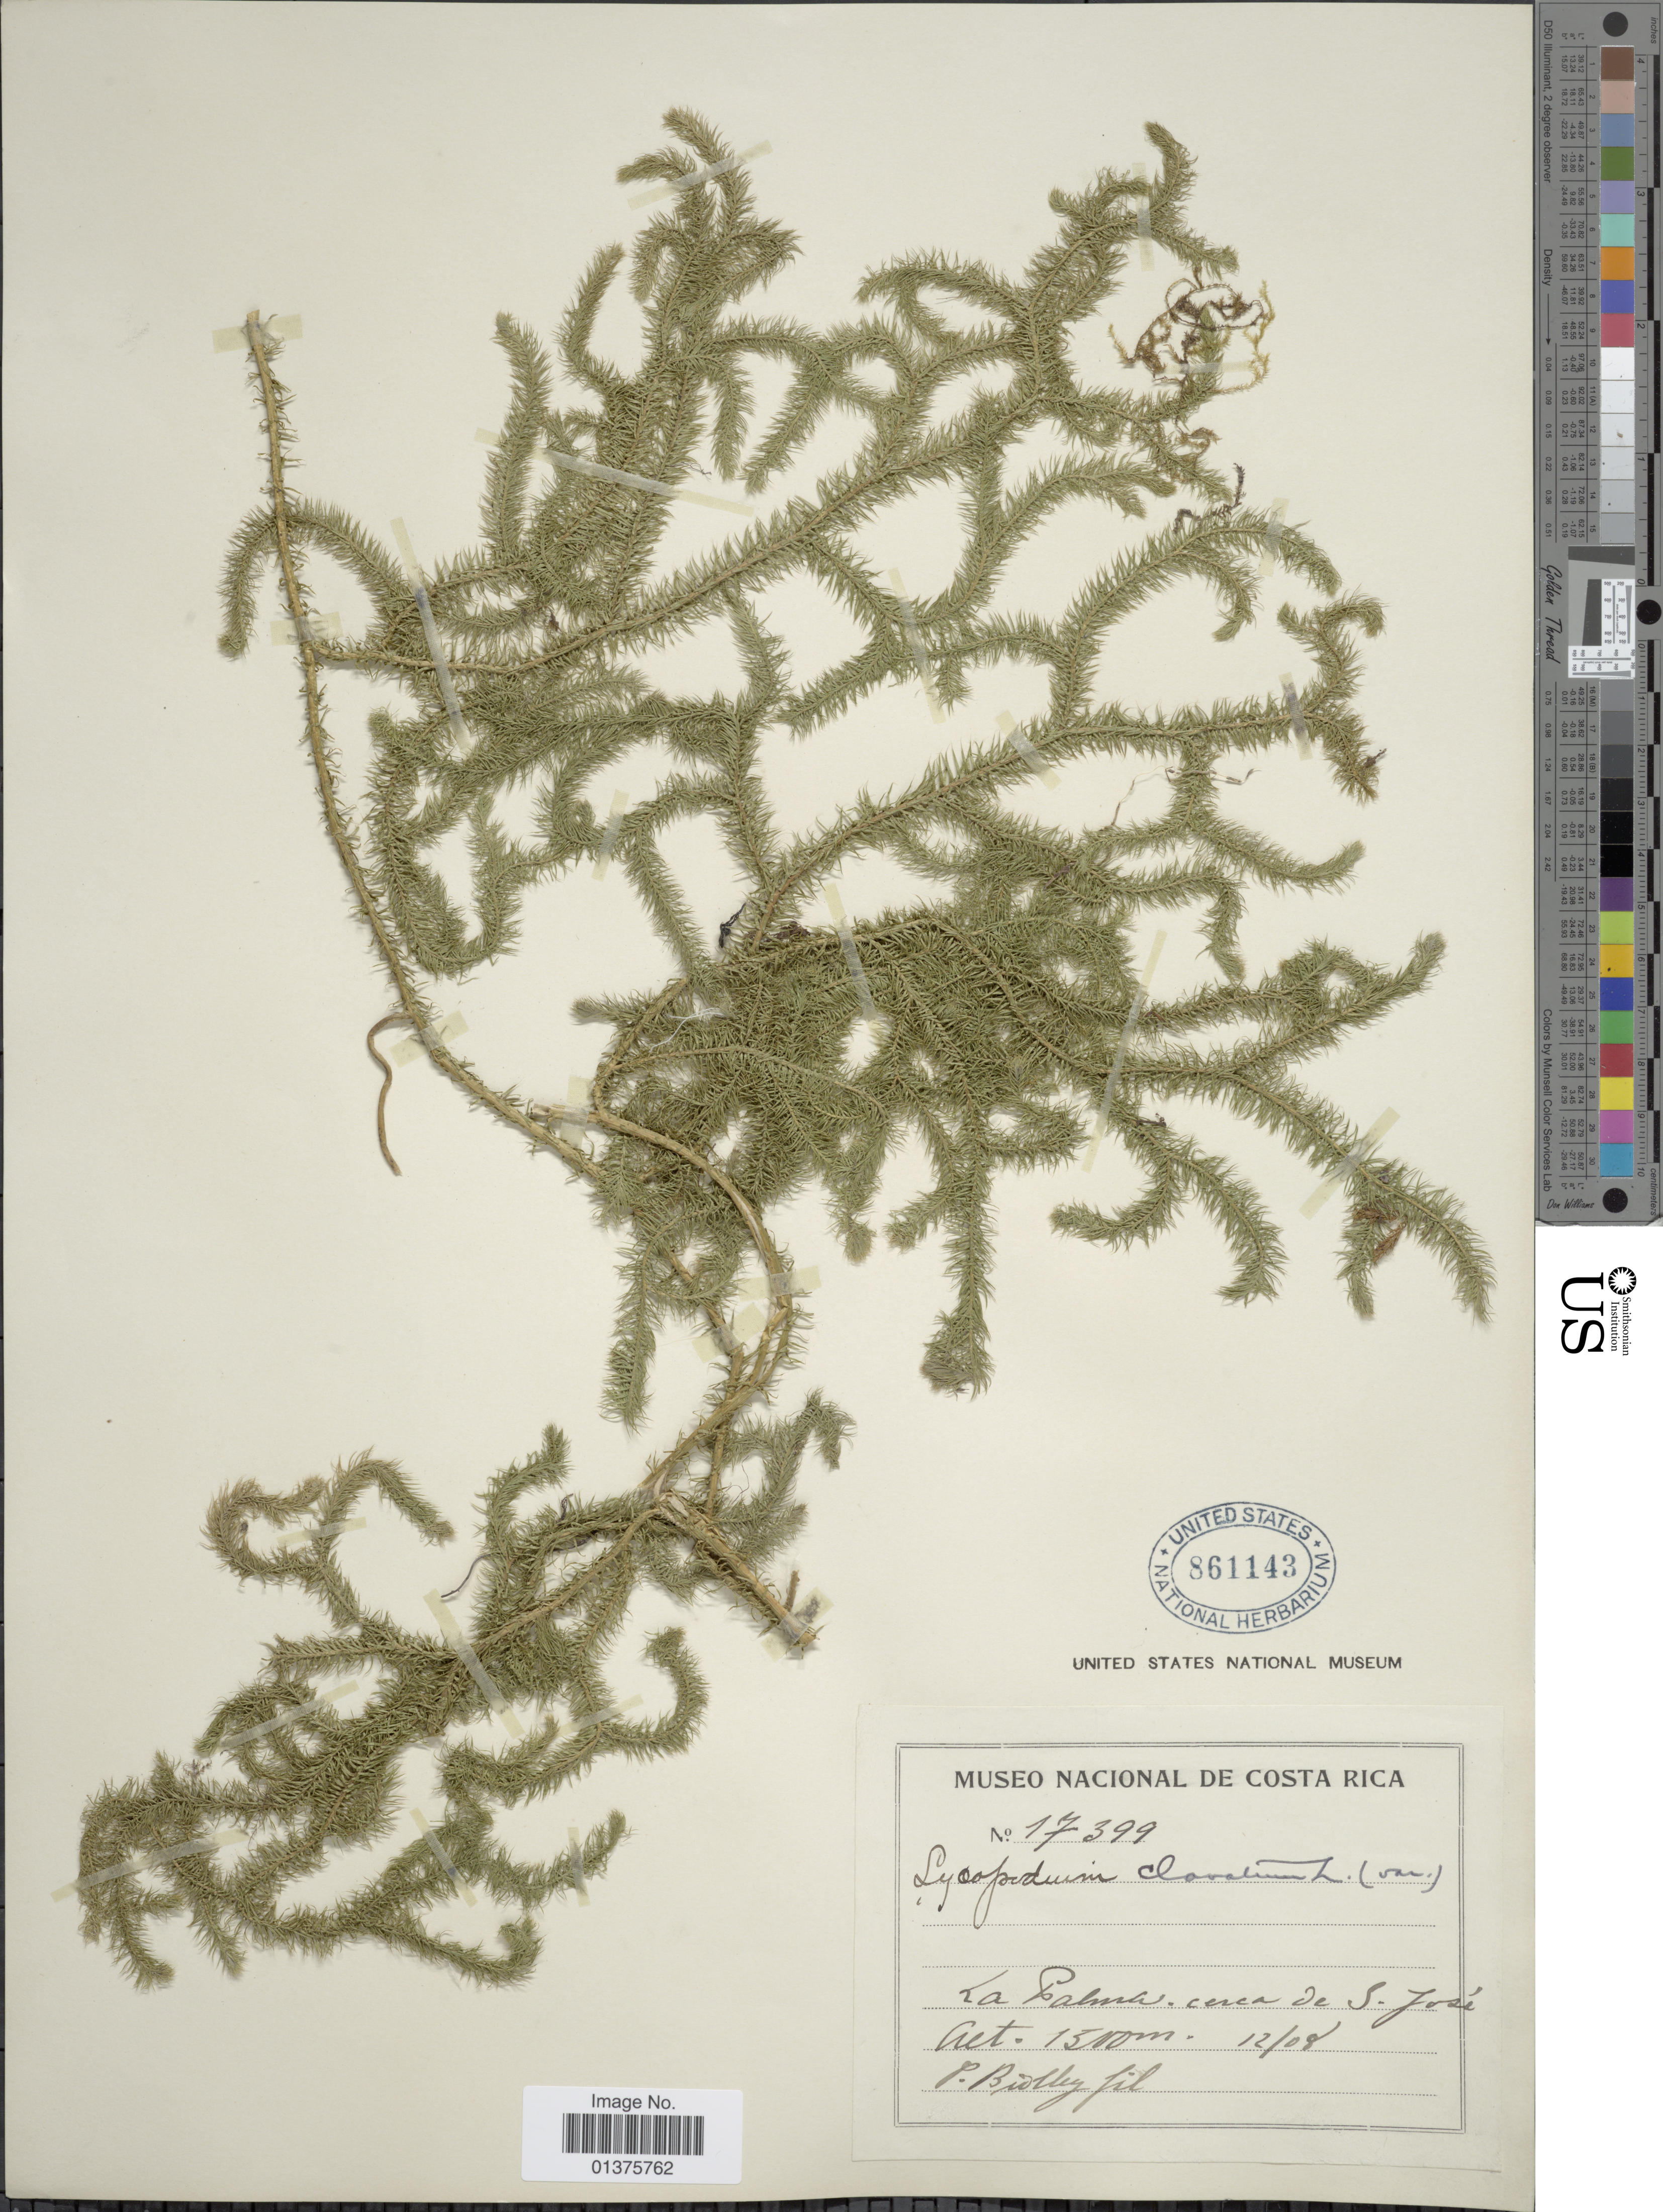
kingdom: Plantae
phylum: Tracheophyta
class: Lycopodiopsida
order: Lycopodiales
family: Lycopodiaceae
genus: Lycopodium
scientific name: Lycopodium clavatum var. aristatum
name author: (Humb. & Bonpl. ex Willd.) Spring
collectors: P. Biolley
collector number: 17399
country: Costa Rica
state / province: San José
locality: La Palma, circa de S. José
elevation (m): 1500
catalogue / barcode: US 861143